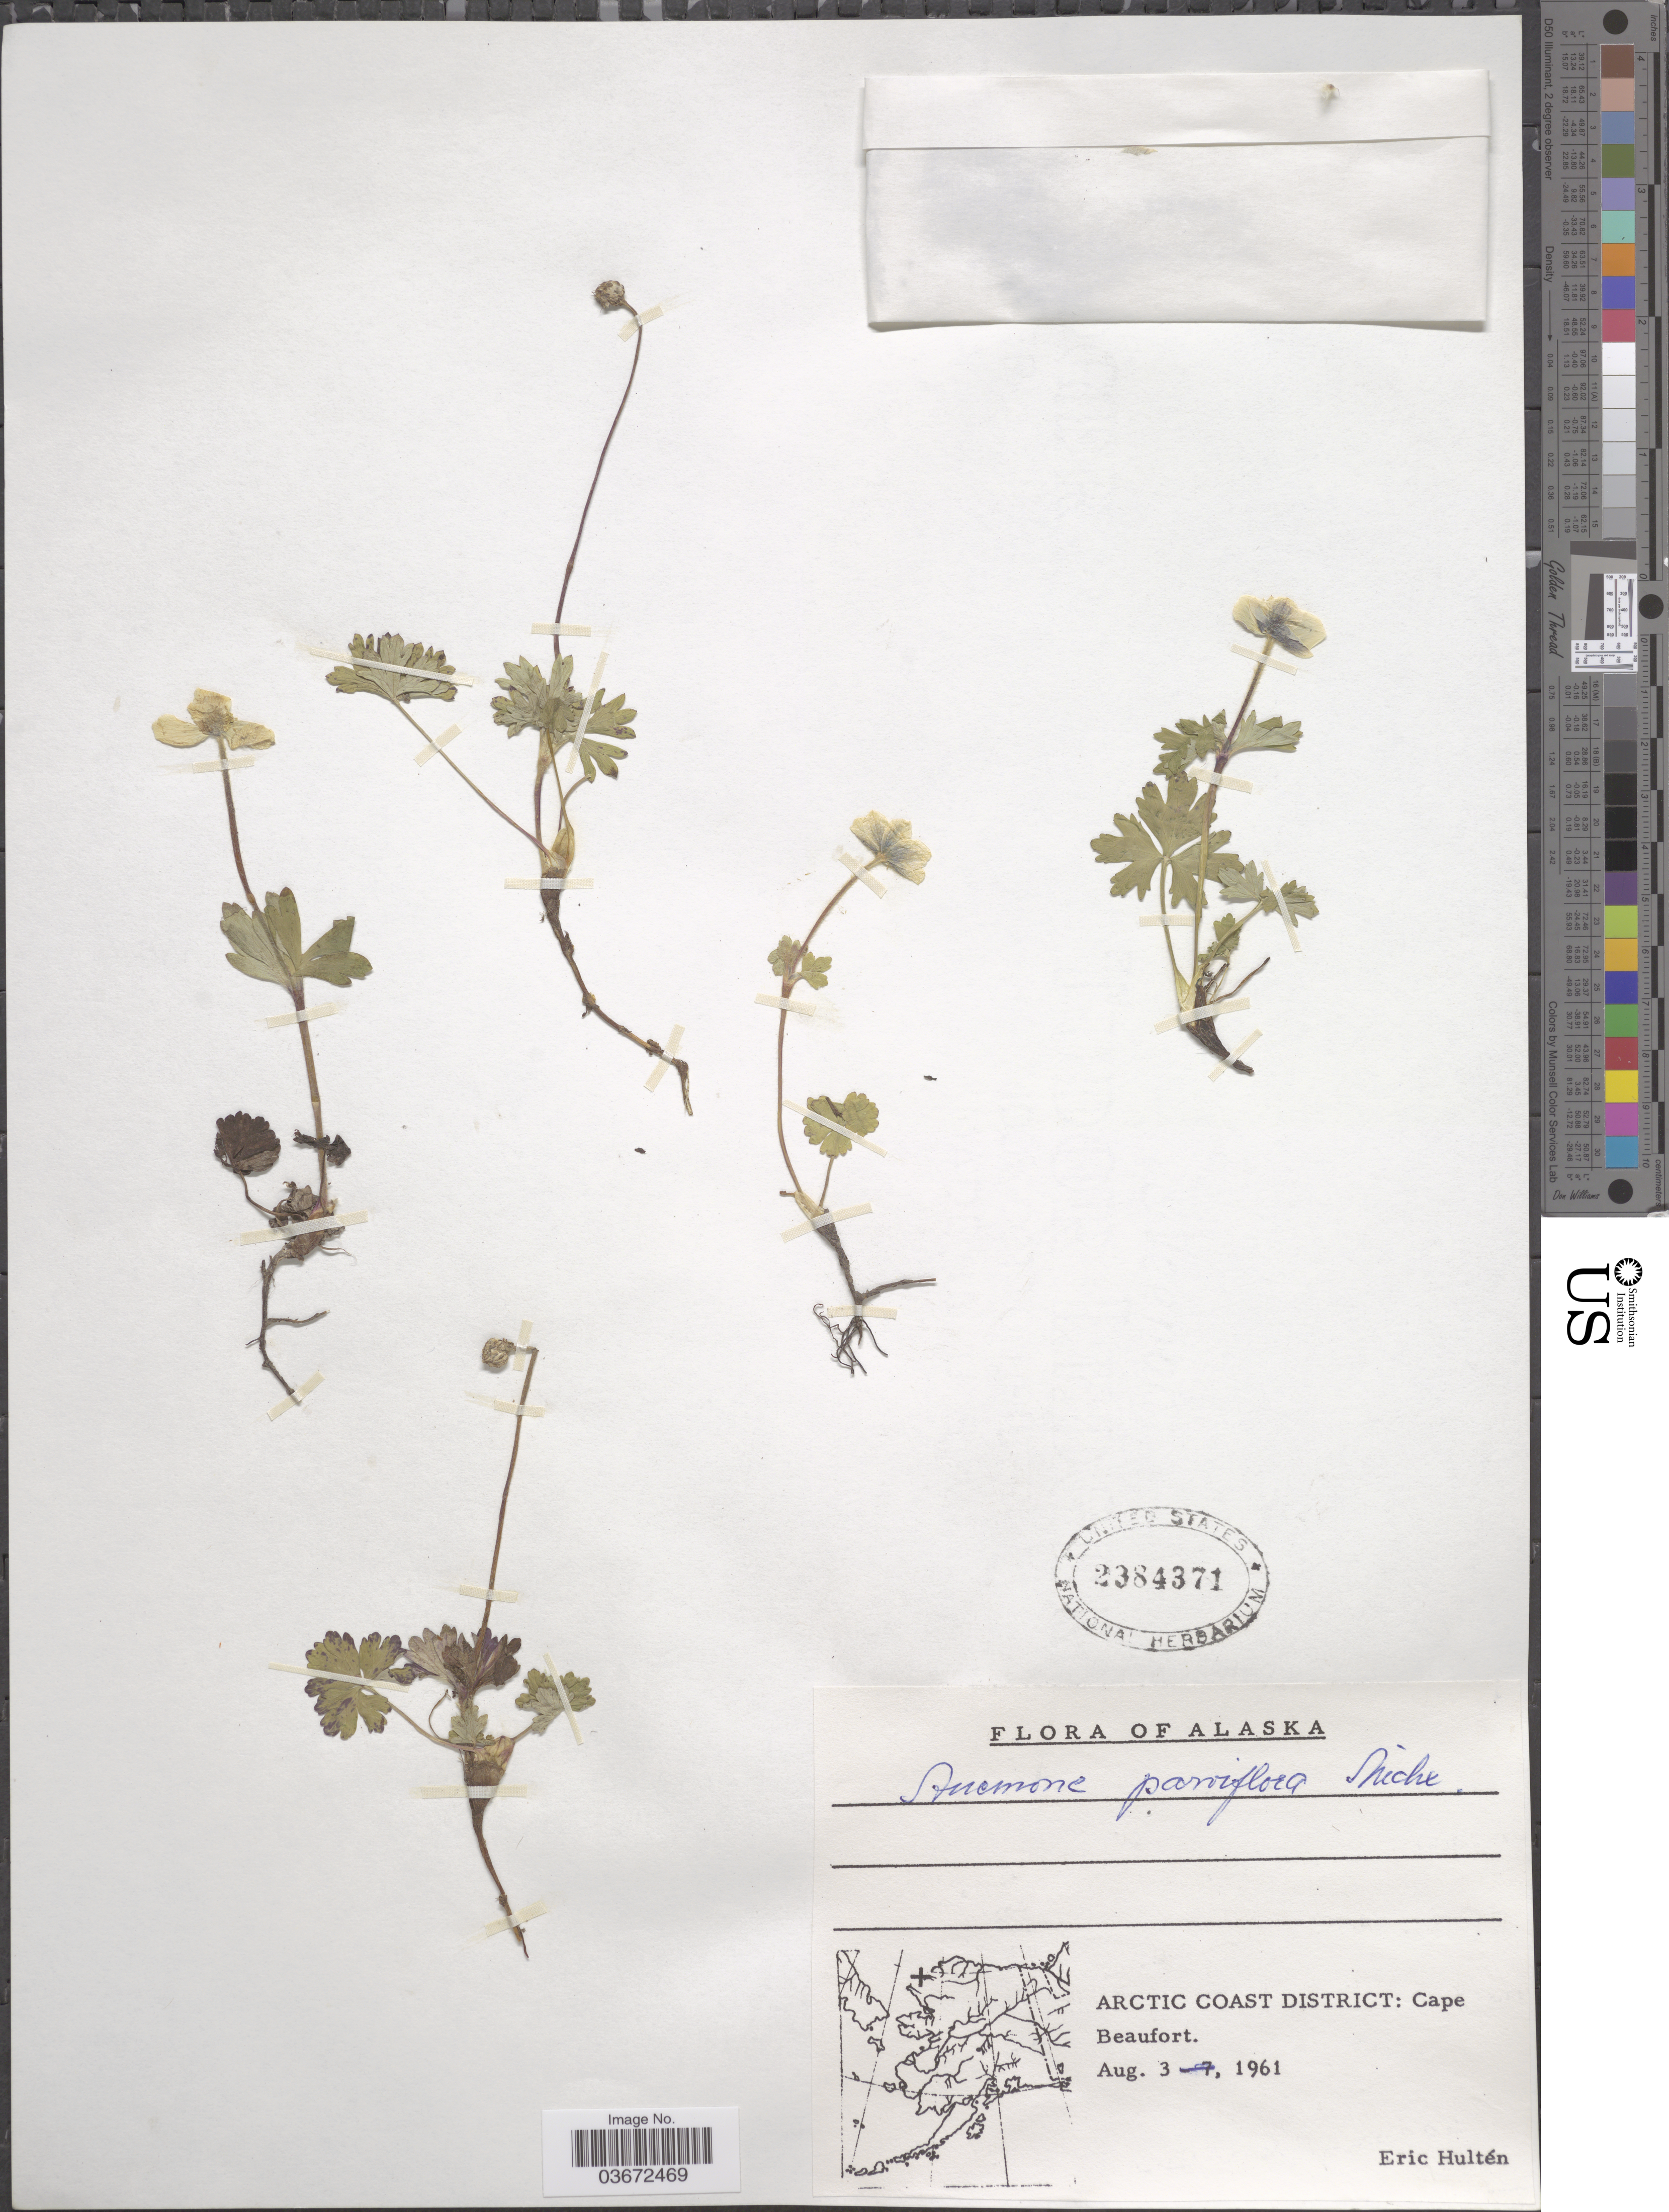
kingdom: Plantae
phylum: Tracheophyta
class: Magnoliopsida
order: Ranunculales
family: Ranunculaceae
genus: Anemone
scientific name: Anemone parviflora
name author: Michx.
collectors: E. G. Hultén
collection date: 1961-08-03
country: United States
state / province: Alaska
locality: Arctic Coast District: Cape Beaufort.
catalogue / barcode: US 2384371